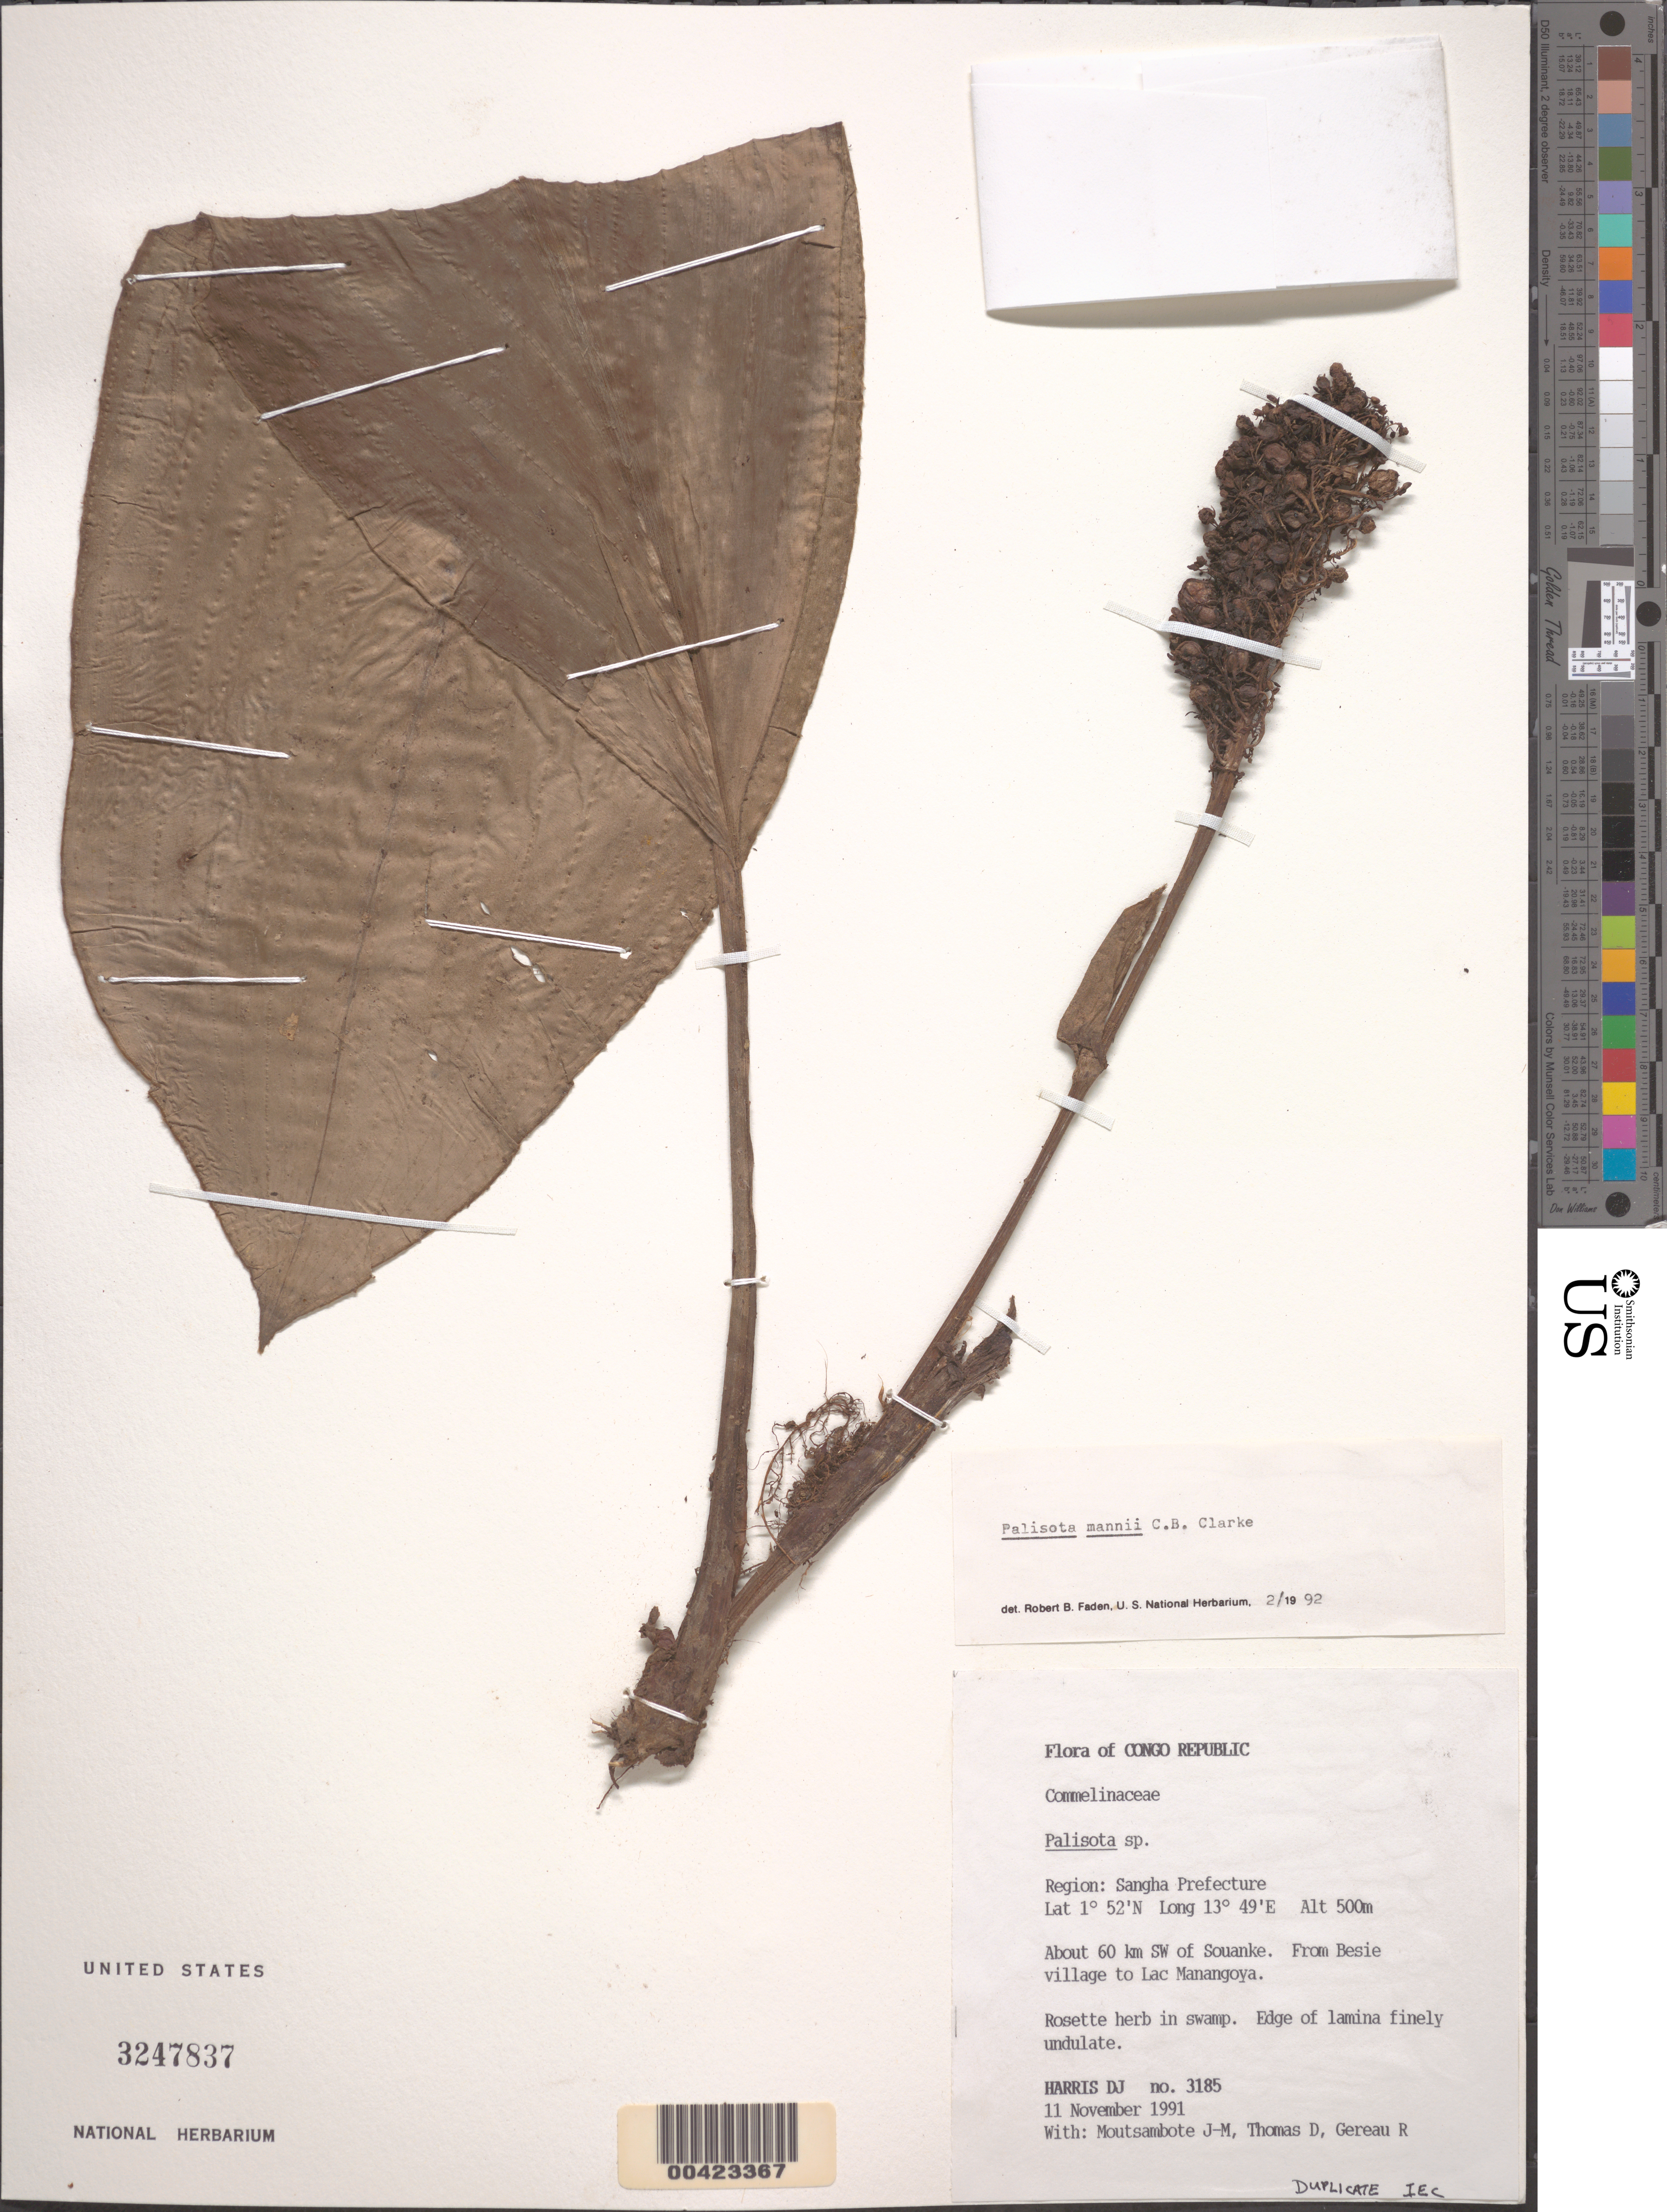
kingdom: Plantae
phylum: Tracheophyta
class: Liliopsida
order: Commelinales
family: Commelinaceae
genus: Palisota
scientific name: Palisota mannii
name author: C.B. Clarke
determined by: Faden, Robert B., (US), Smithsonian Institution - National Museum of Natural History (UNITED STATES)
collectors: D. J. Harris, J. Moutsambote, D. Thomas & R. E. Gereau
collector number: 3185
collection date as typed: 11 Nov 1991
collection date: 1991-11-11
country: Congo, Republic of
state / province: Sangha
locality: SW of Souanke on road to Garabinzam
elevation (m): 500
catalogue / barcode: US 3247837